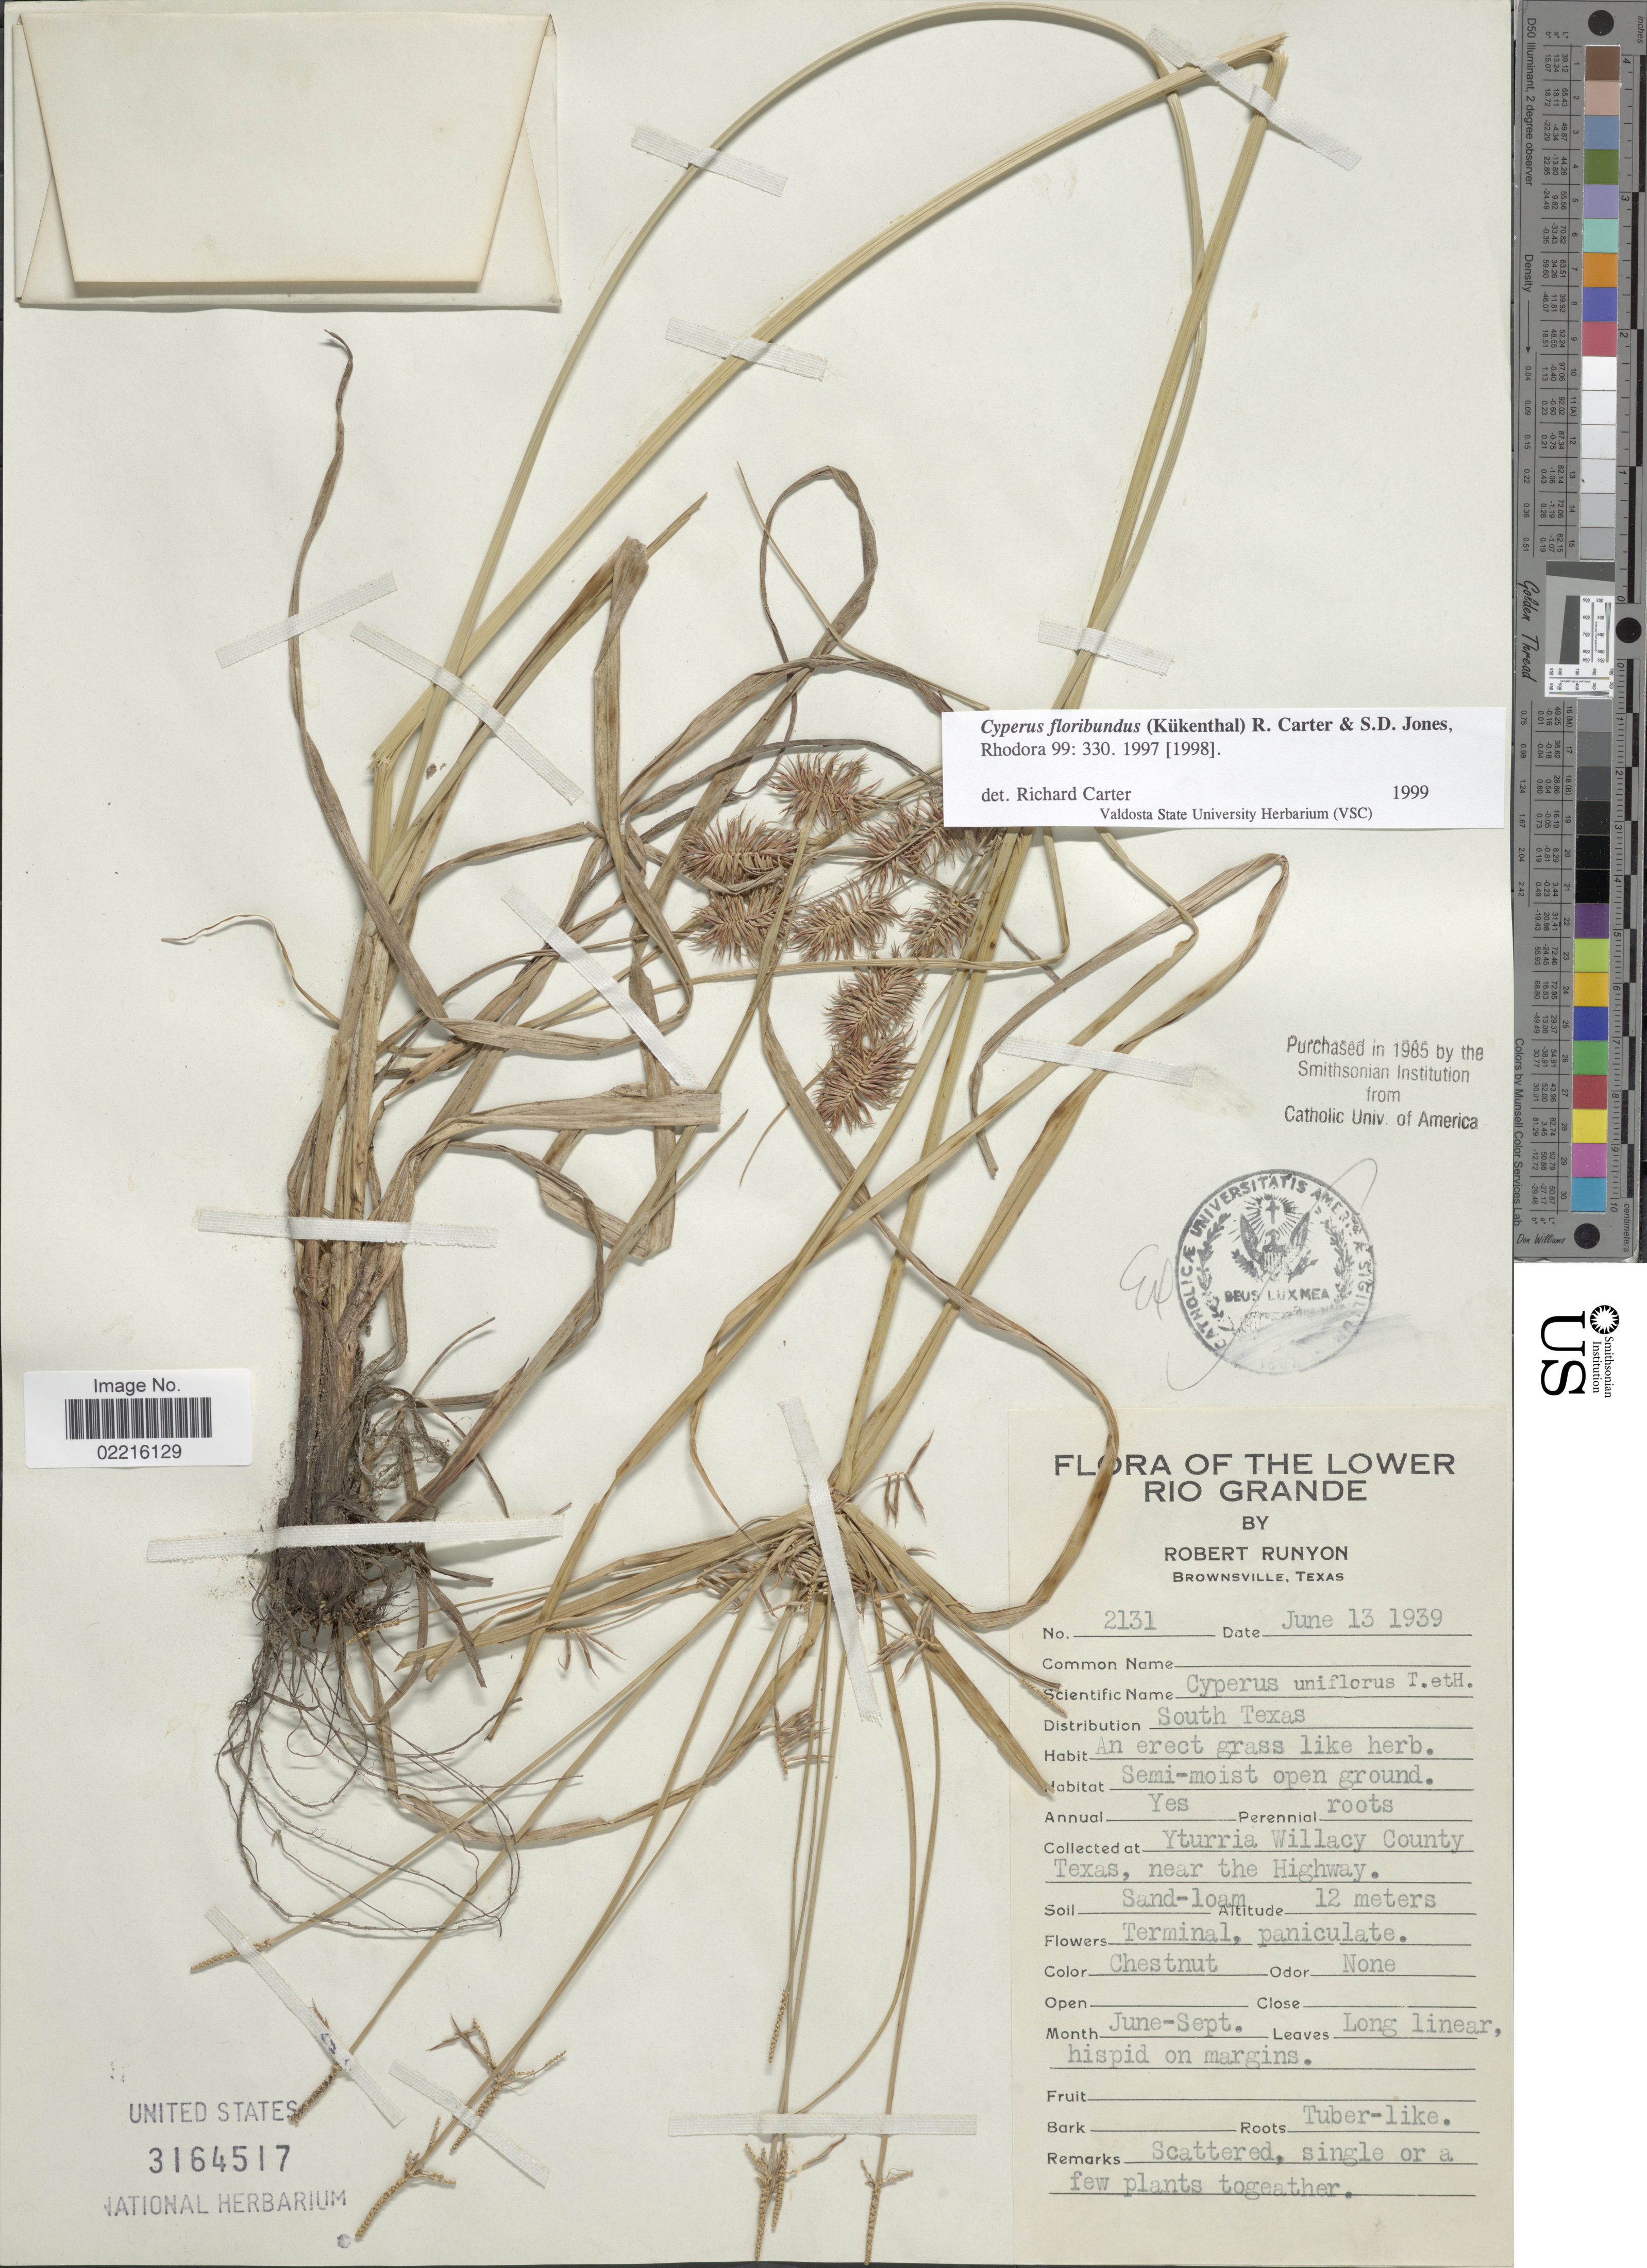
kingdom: Plantae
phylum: Tracheophyta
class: Liliopsida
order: Poales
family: Cyperaceae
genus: Cyperus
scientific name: Cyperus floribundus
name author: (Kük.) R. Carter & S.D. Jones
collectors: R. Runyon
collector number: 2131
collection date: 1939-06-13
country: United States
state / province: Texas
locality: The Lower Rio Grande, Yturria Willacy County Texas, near the Highway, South Texas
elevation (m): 12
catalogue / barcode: US 3164517